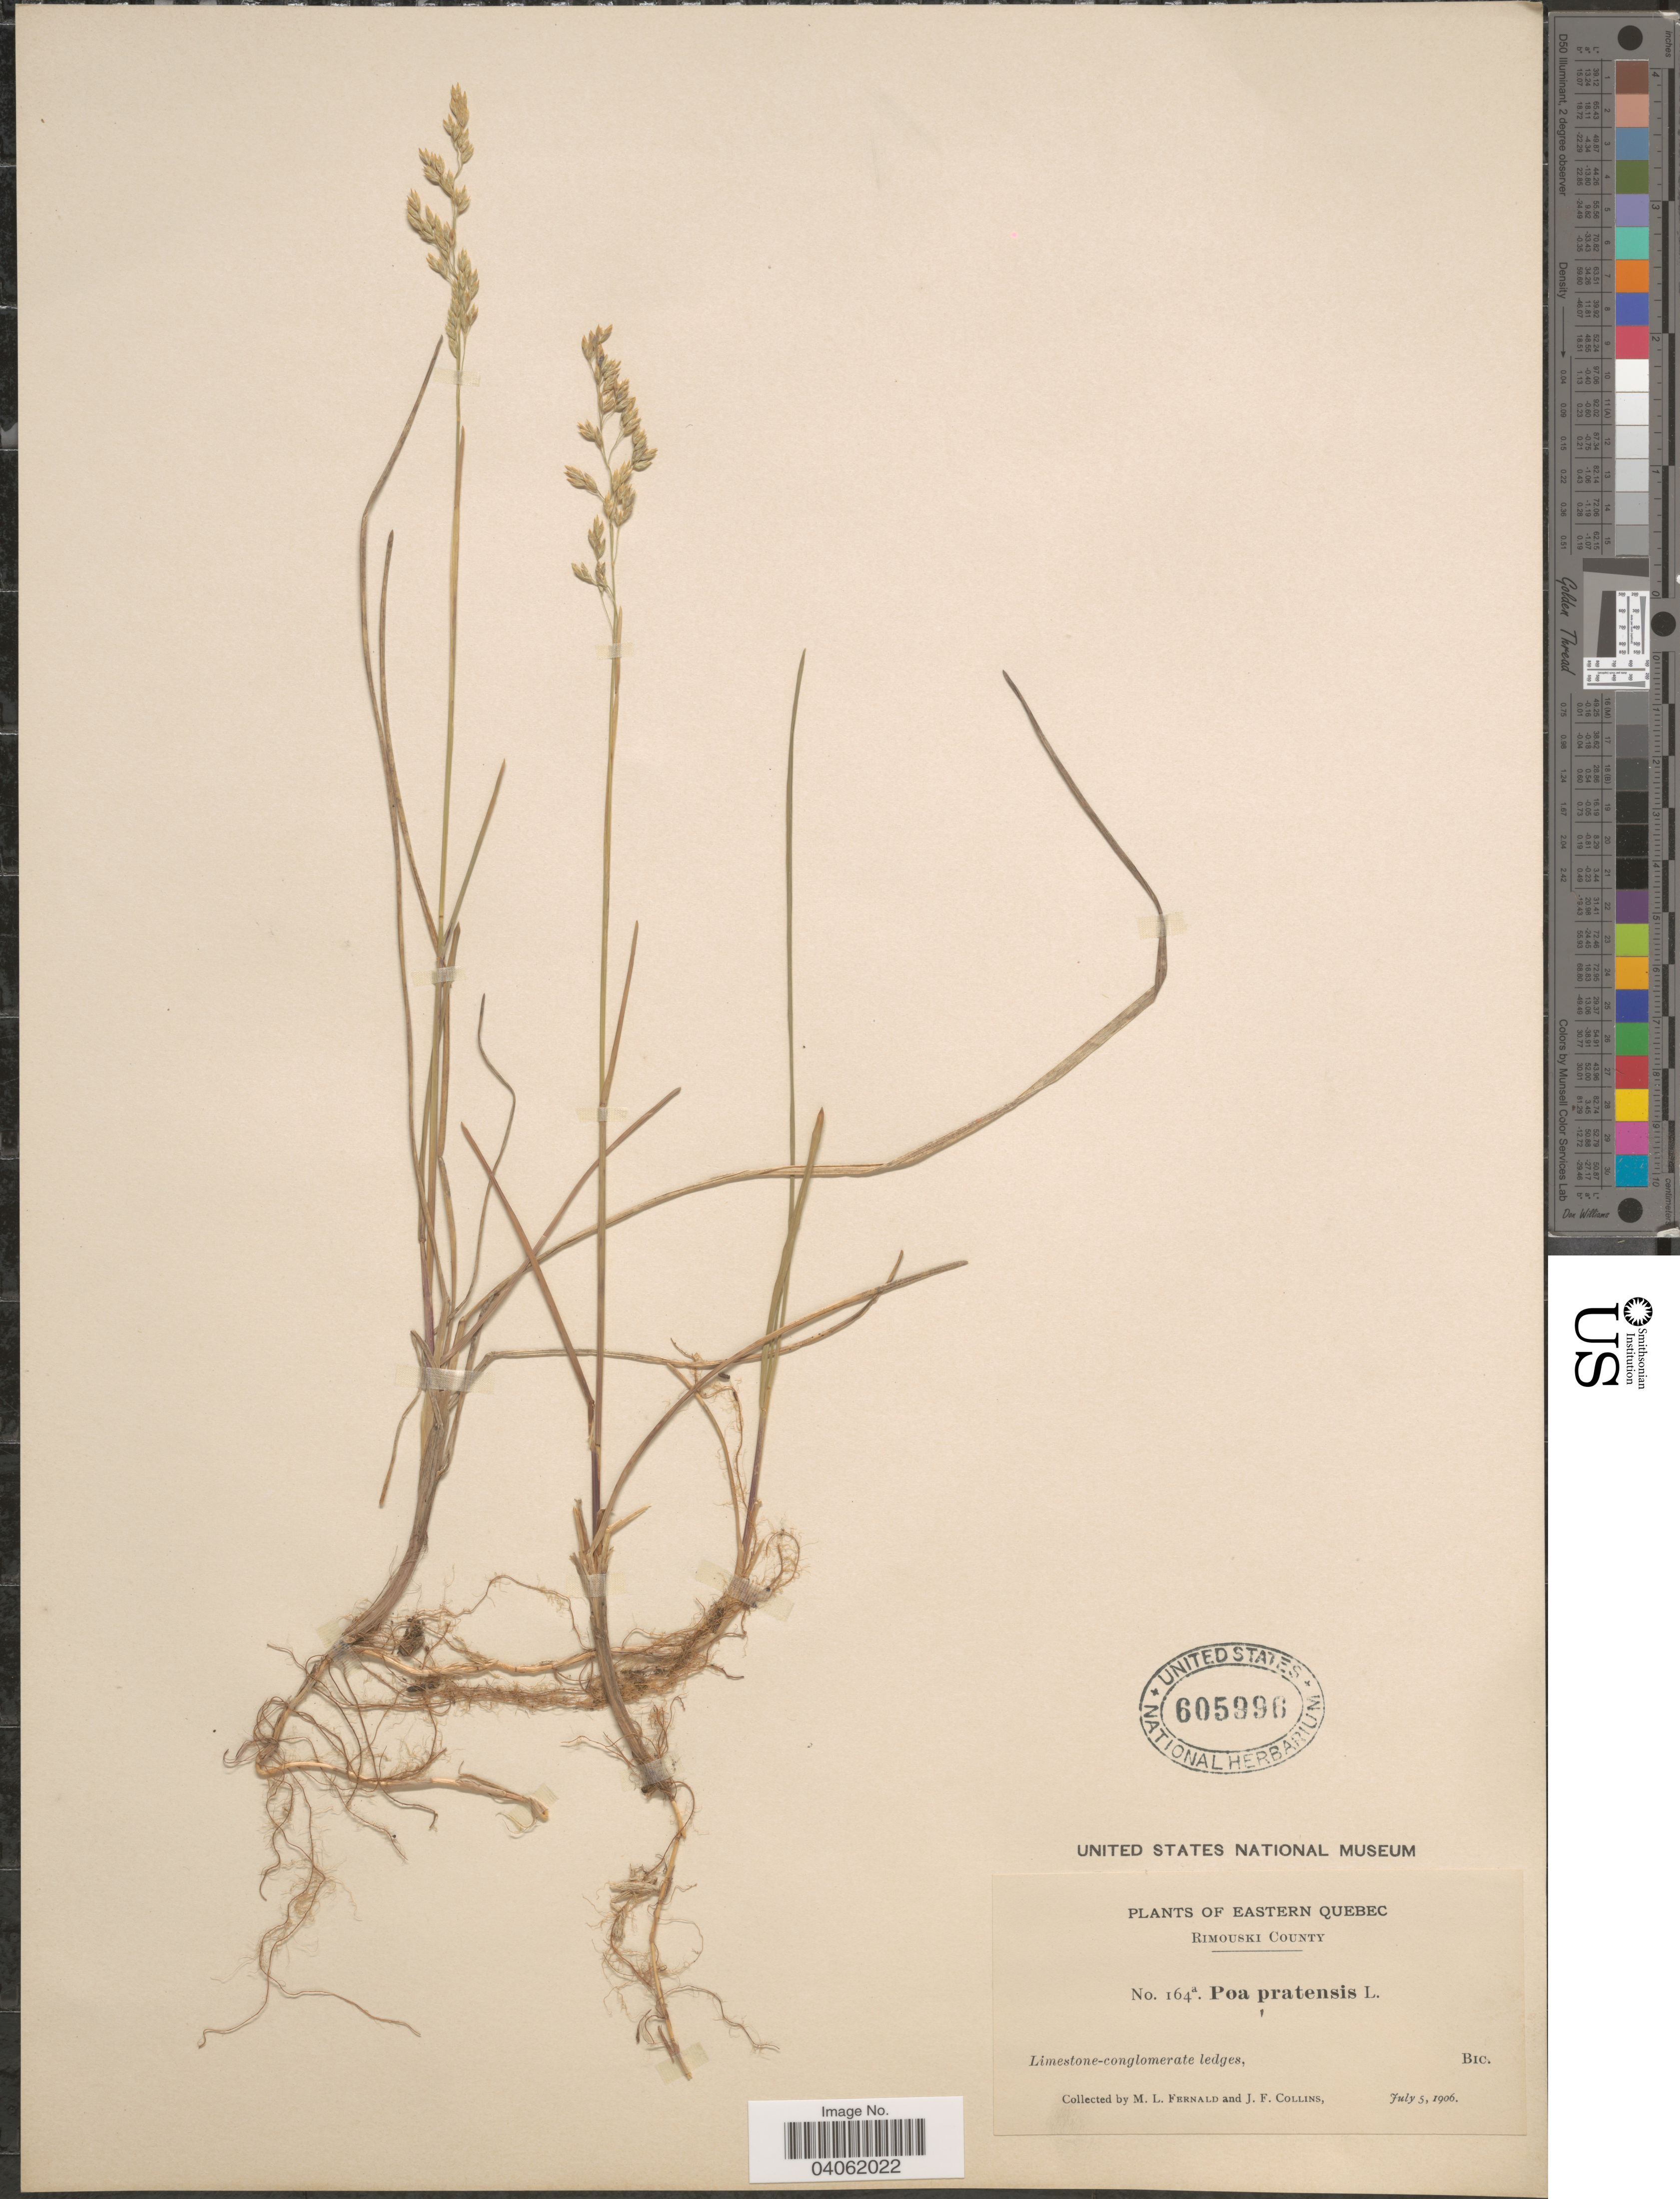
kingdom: Plantae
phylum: Tracheophyta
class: Liliopsida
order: Poales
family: Poaceae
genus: Poa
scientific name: Poa pratensis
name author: L.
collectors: M. L. Fernald & J. Collins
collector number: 164a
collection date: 1906-07-05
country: Canada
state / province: Quebec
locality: Eastern Quebec. Rimouski County.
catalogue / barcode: US 605996